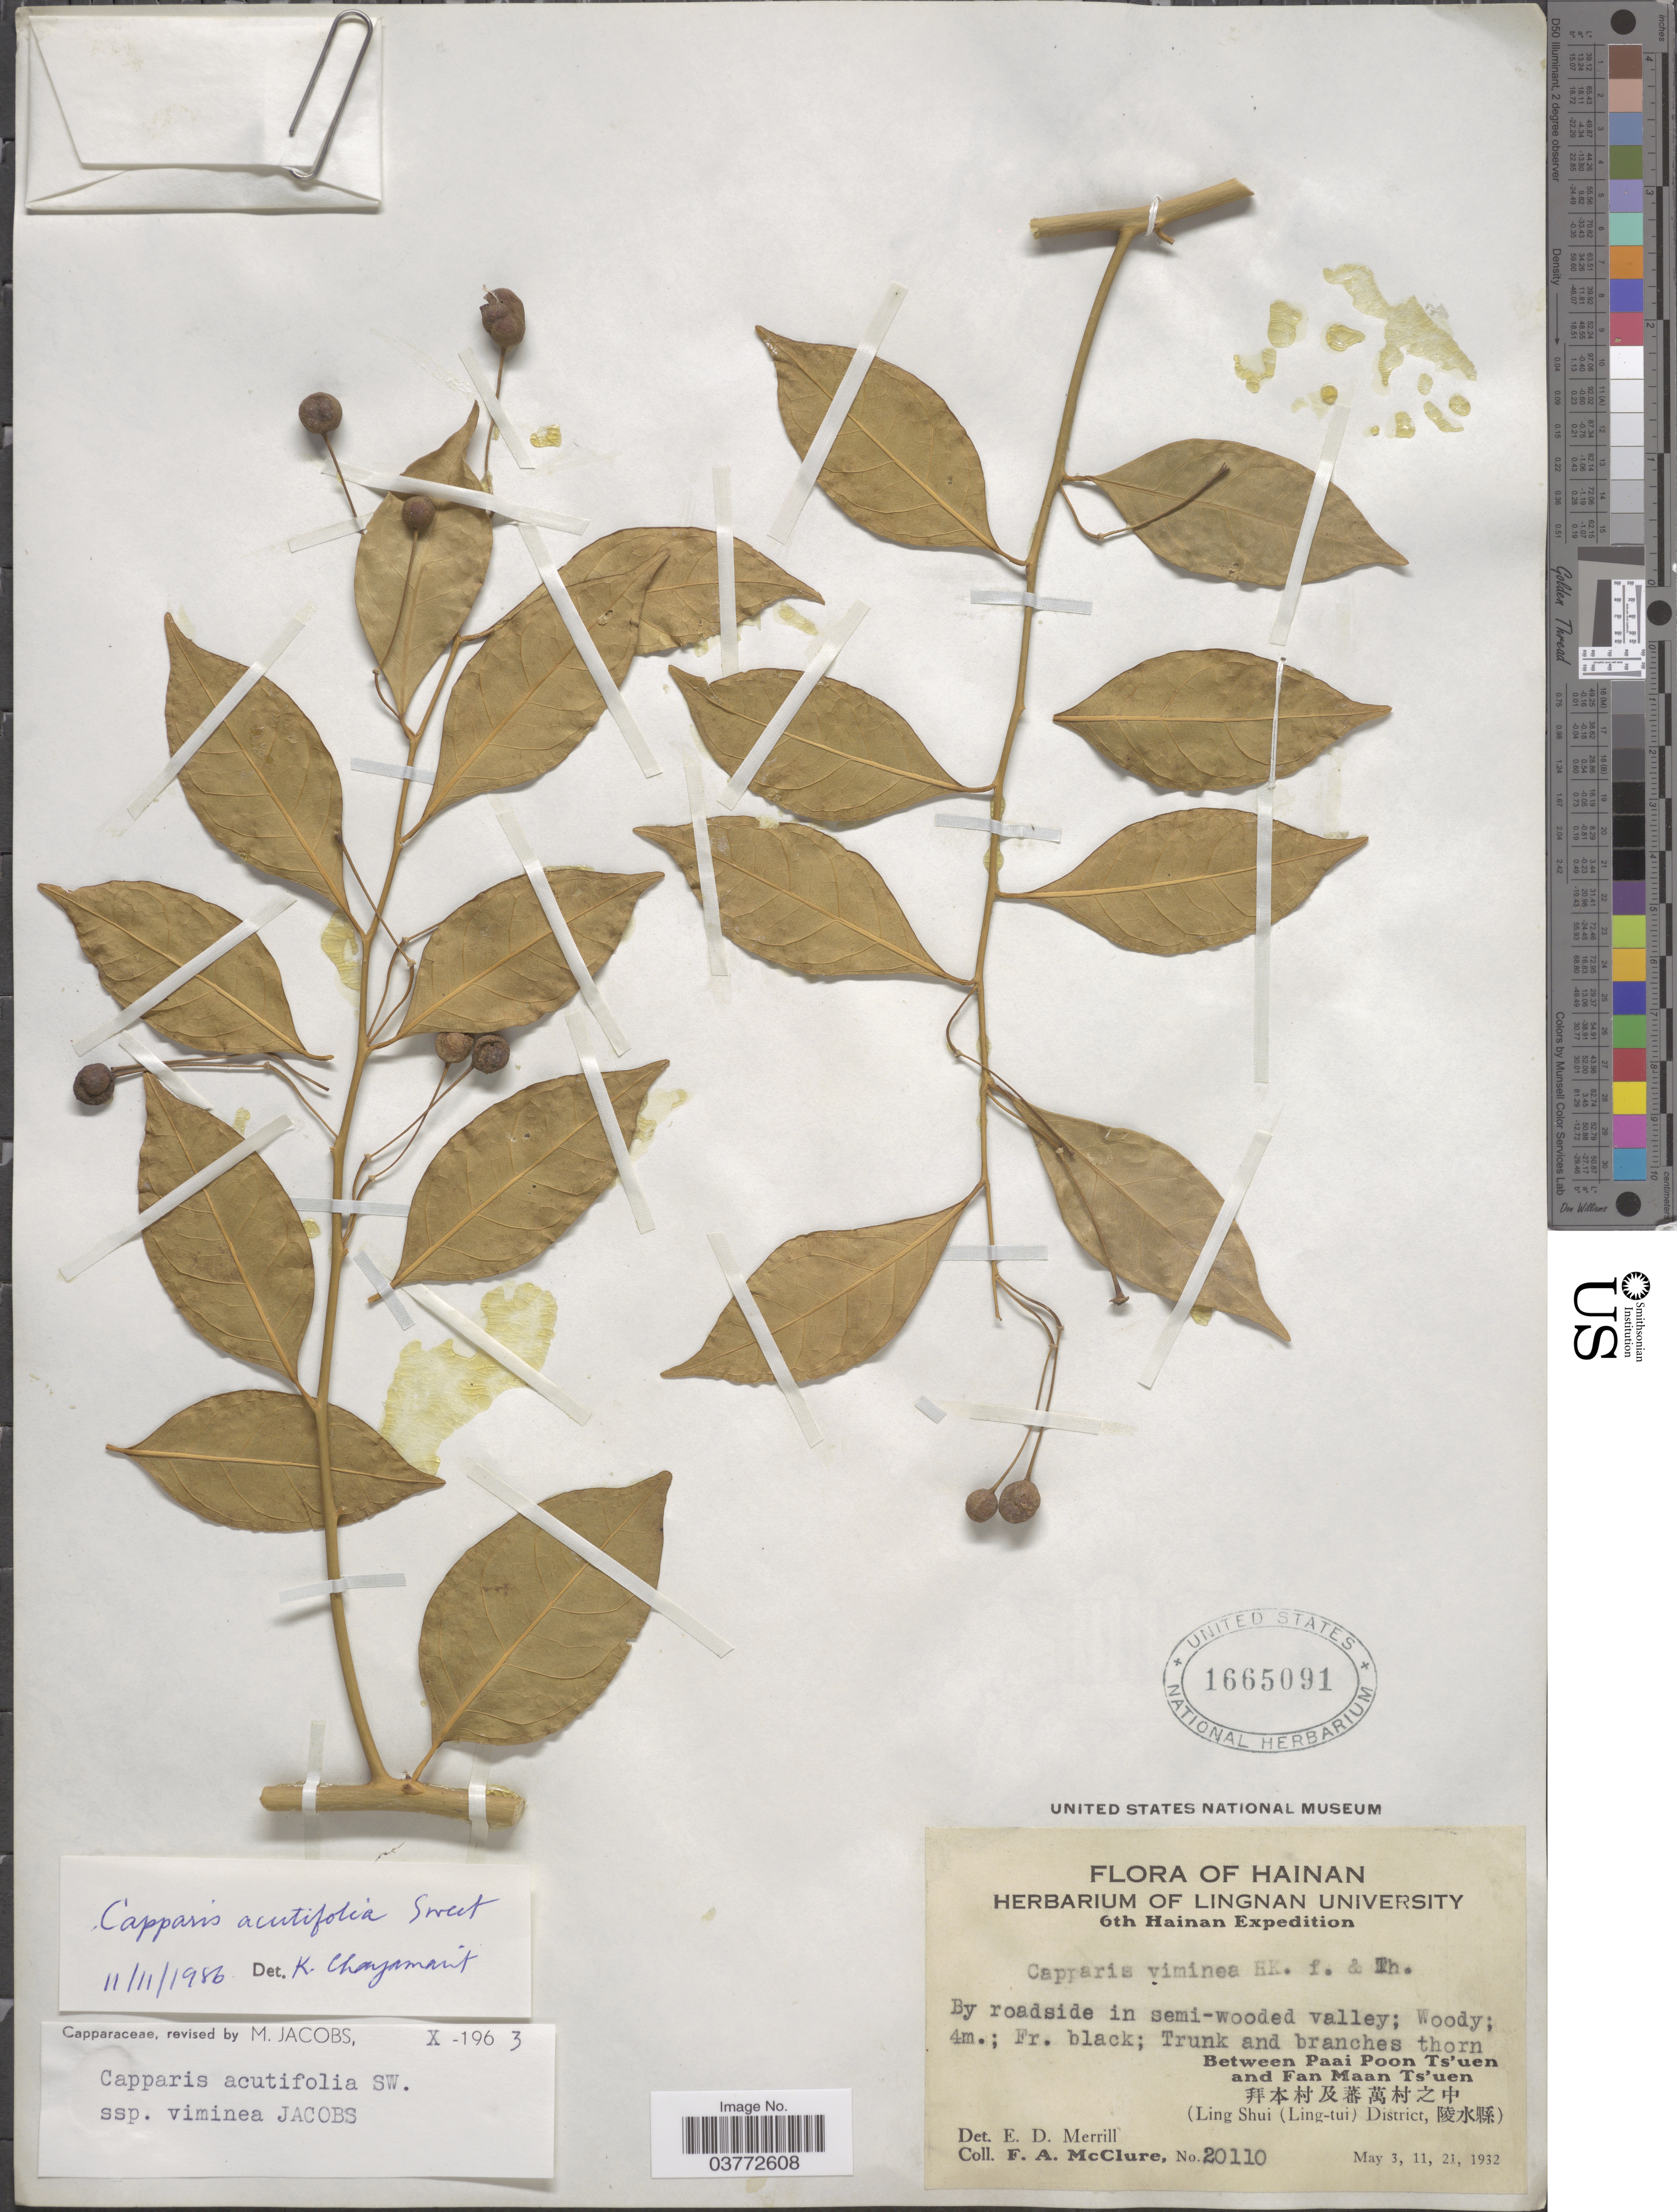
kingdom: Plantae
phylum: Tracheophyta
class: Magnoliopsida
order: Brassicales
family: Capparaceae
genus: Capparis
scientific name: Capparis acutifolia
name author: J.F. Macbr.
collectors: F. A. McClure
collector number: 20110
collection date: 1932-05-03/1932-05-21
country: China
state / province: Hainan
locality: Between Paai Poon Ts'uen and Fan Maan Ts'uen X. (Ling Shui (Ling-tui) District, X).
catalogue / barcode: US 1665091